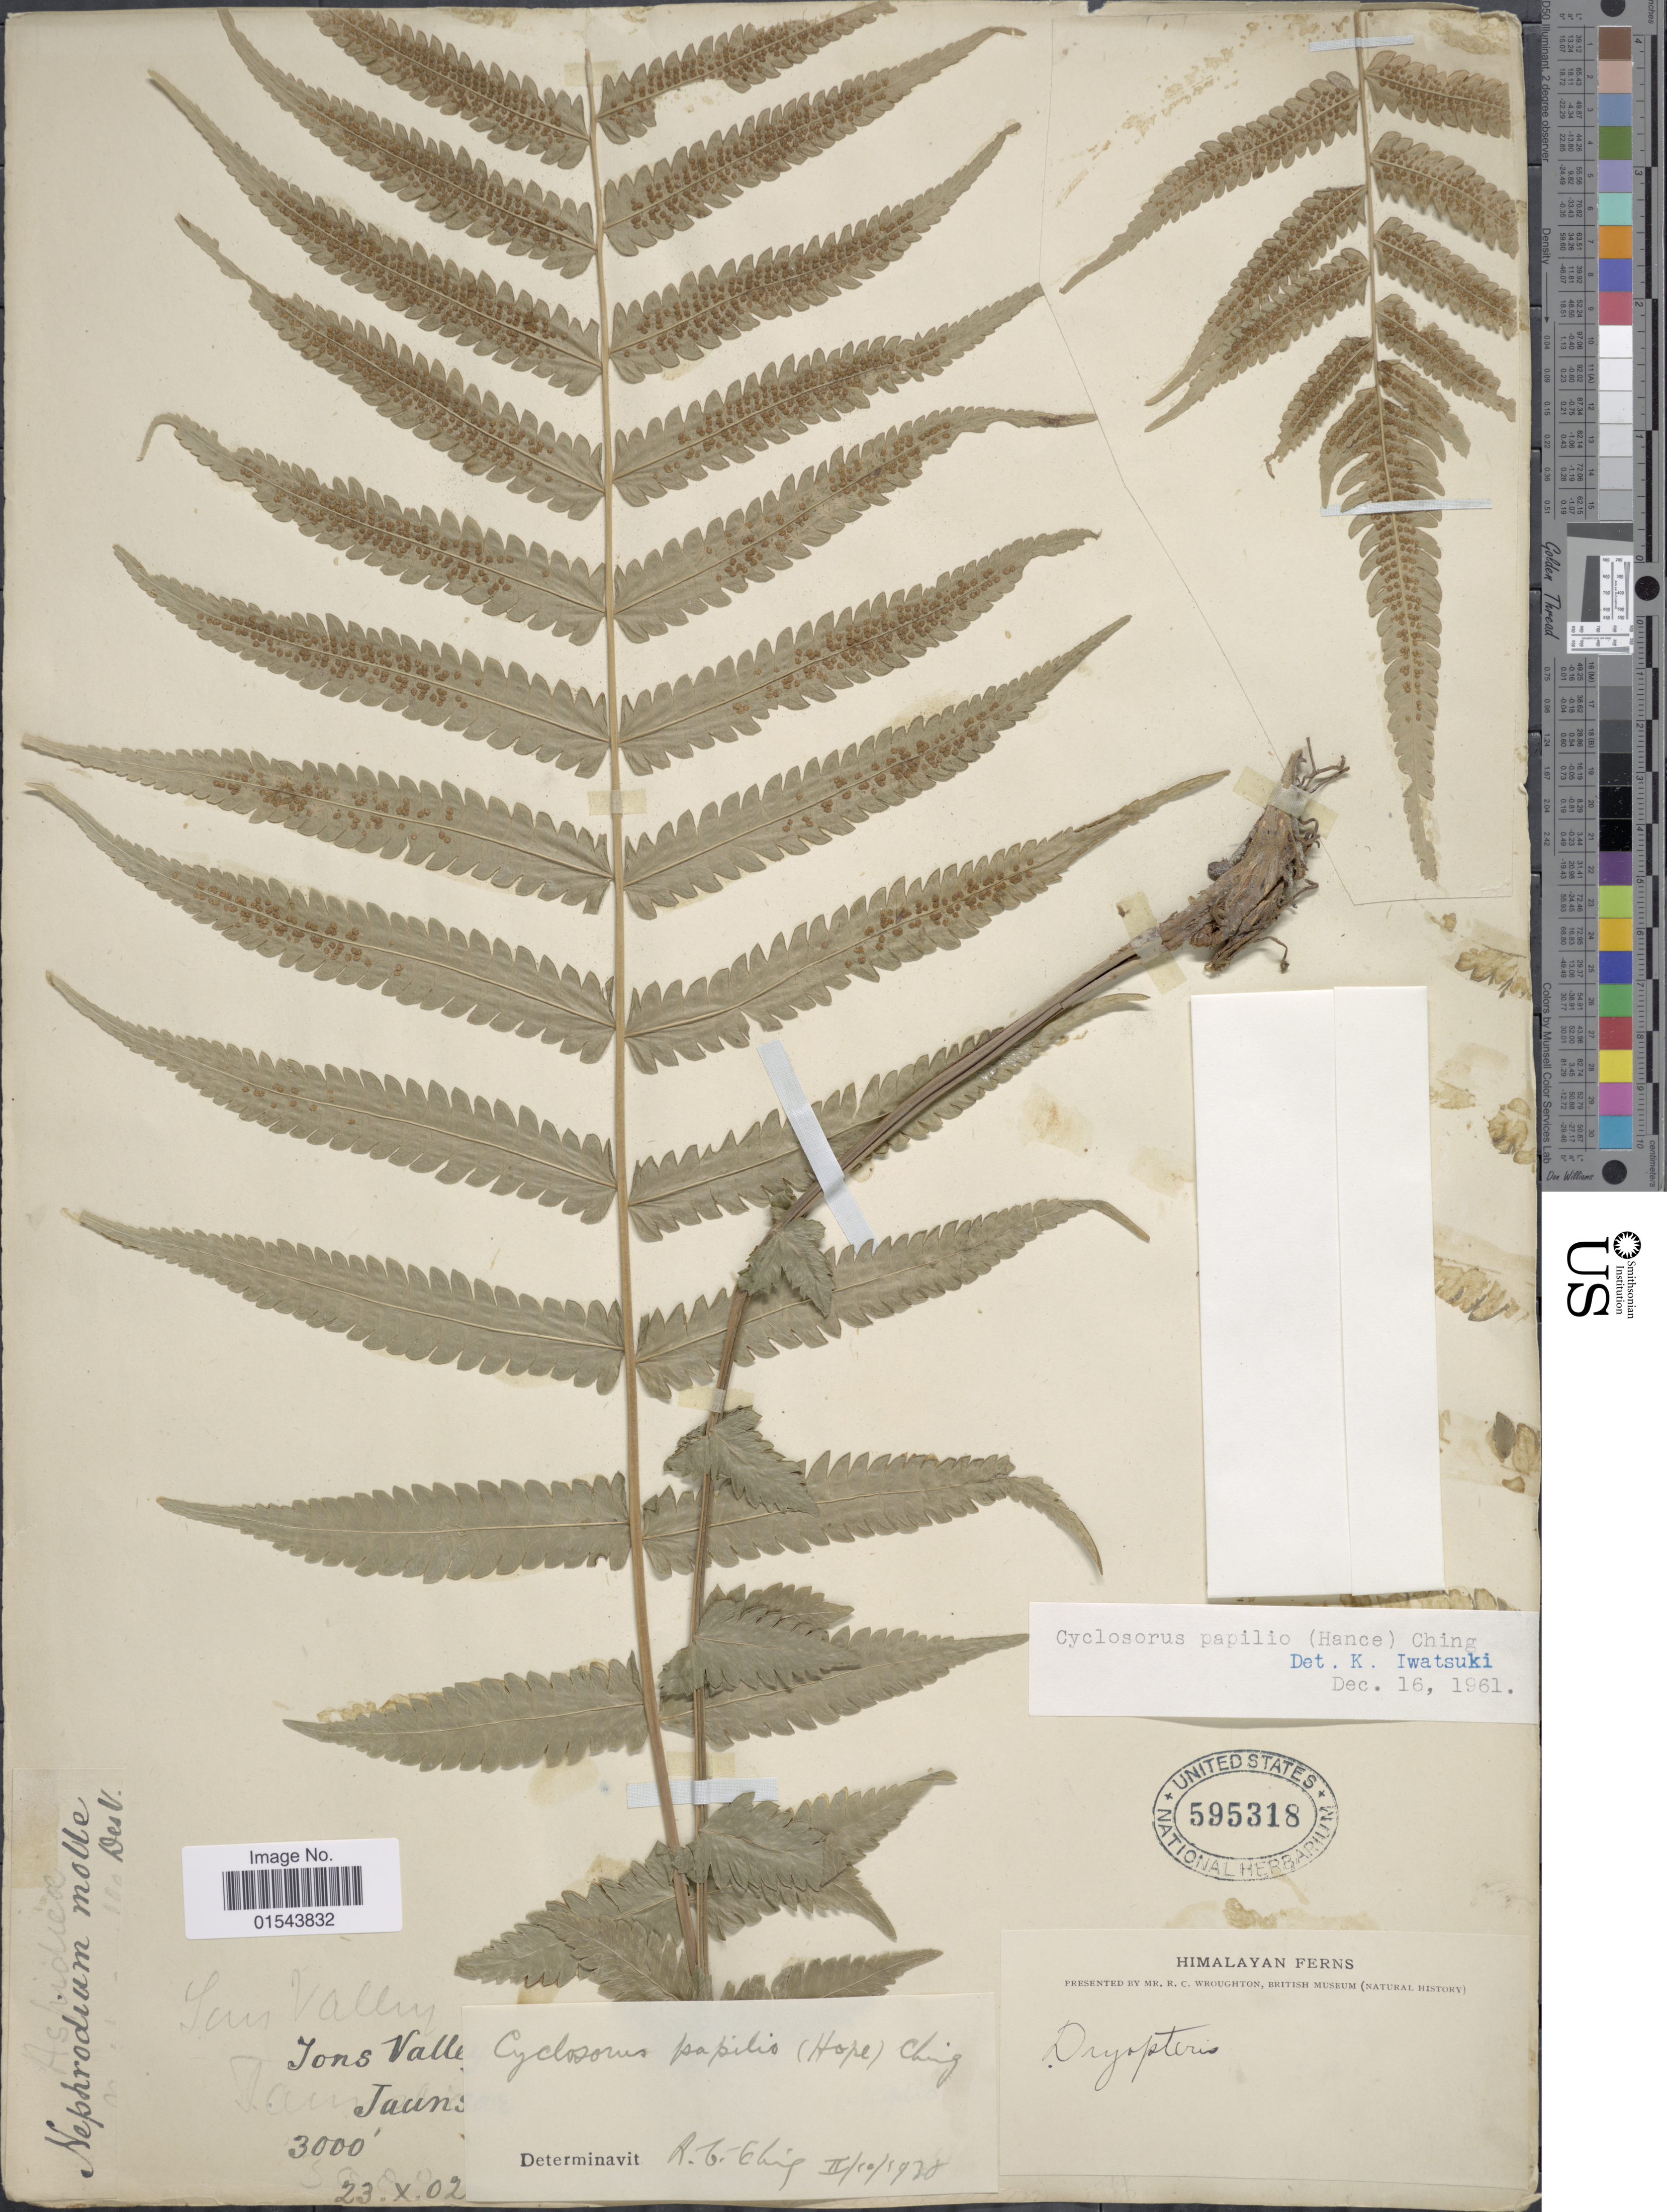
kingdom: Plantae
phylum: Tracheophyta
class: Polypodiopsida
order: Polypodiales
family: Thelypteridaceae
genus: Christella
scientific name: Christella papilio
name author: (C. Hope) Ching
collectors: R. Wroughton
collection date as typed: Transcribed d/m/y: 23/10/2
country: India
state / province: Uttarakhand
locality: Himalaya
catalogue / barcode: US 595318